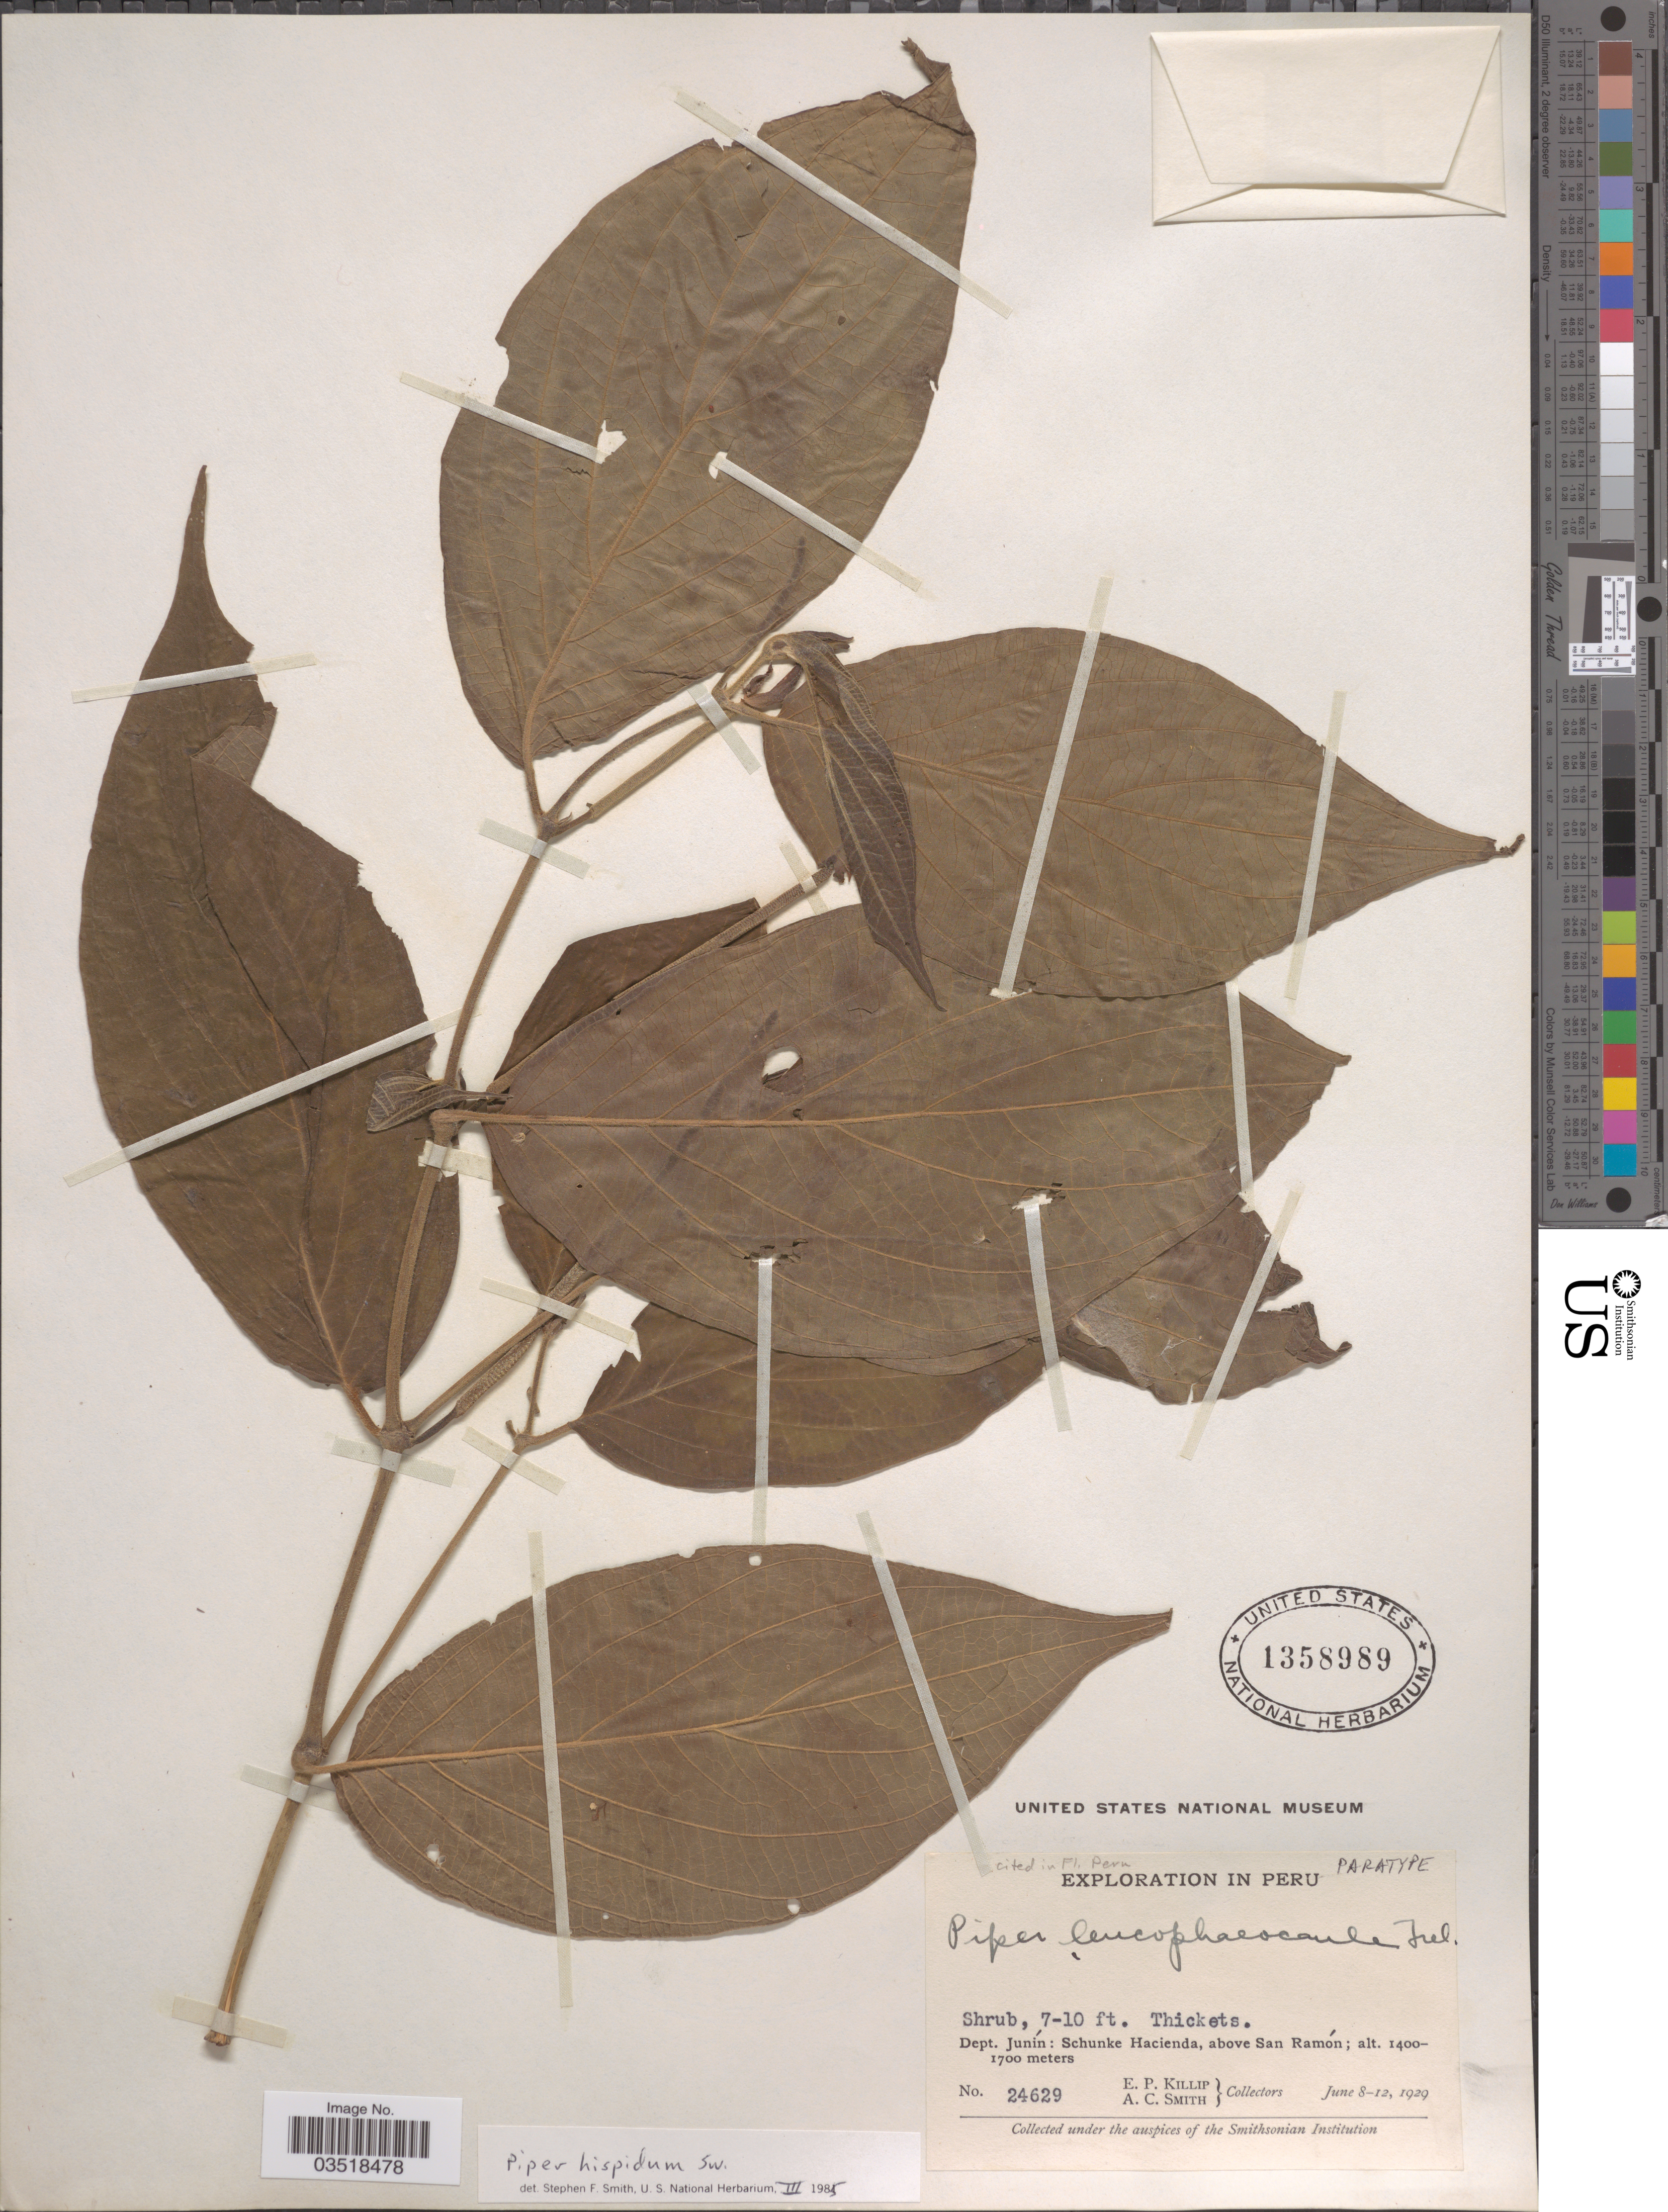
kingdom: Plantae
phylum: Tracheophyta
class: Magnoliopsida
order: Piperales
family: Piperaceae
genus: Piper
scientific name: Piper leucophaeocaule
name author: Trel.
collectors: E. P. Killip & A. C. Smith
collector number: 24629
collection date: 1929-06-08/1929-06-12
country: Peru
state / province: Junín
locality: Dept. Junín: Schunke Hacienda, above San Ramón.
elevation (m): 1400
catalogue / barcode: US 1358989